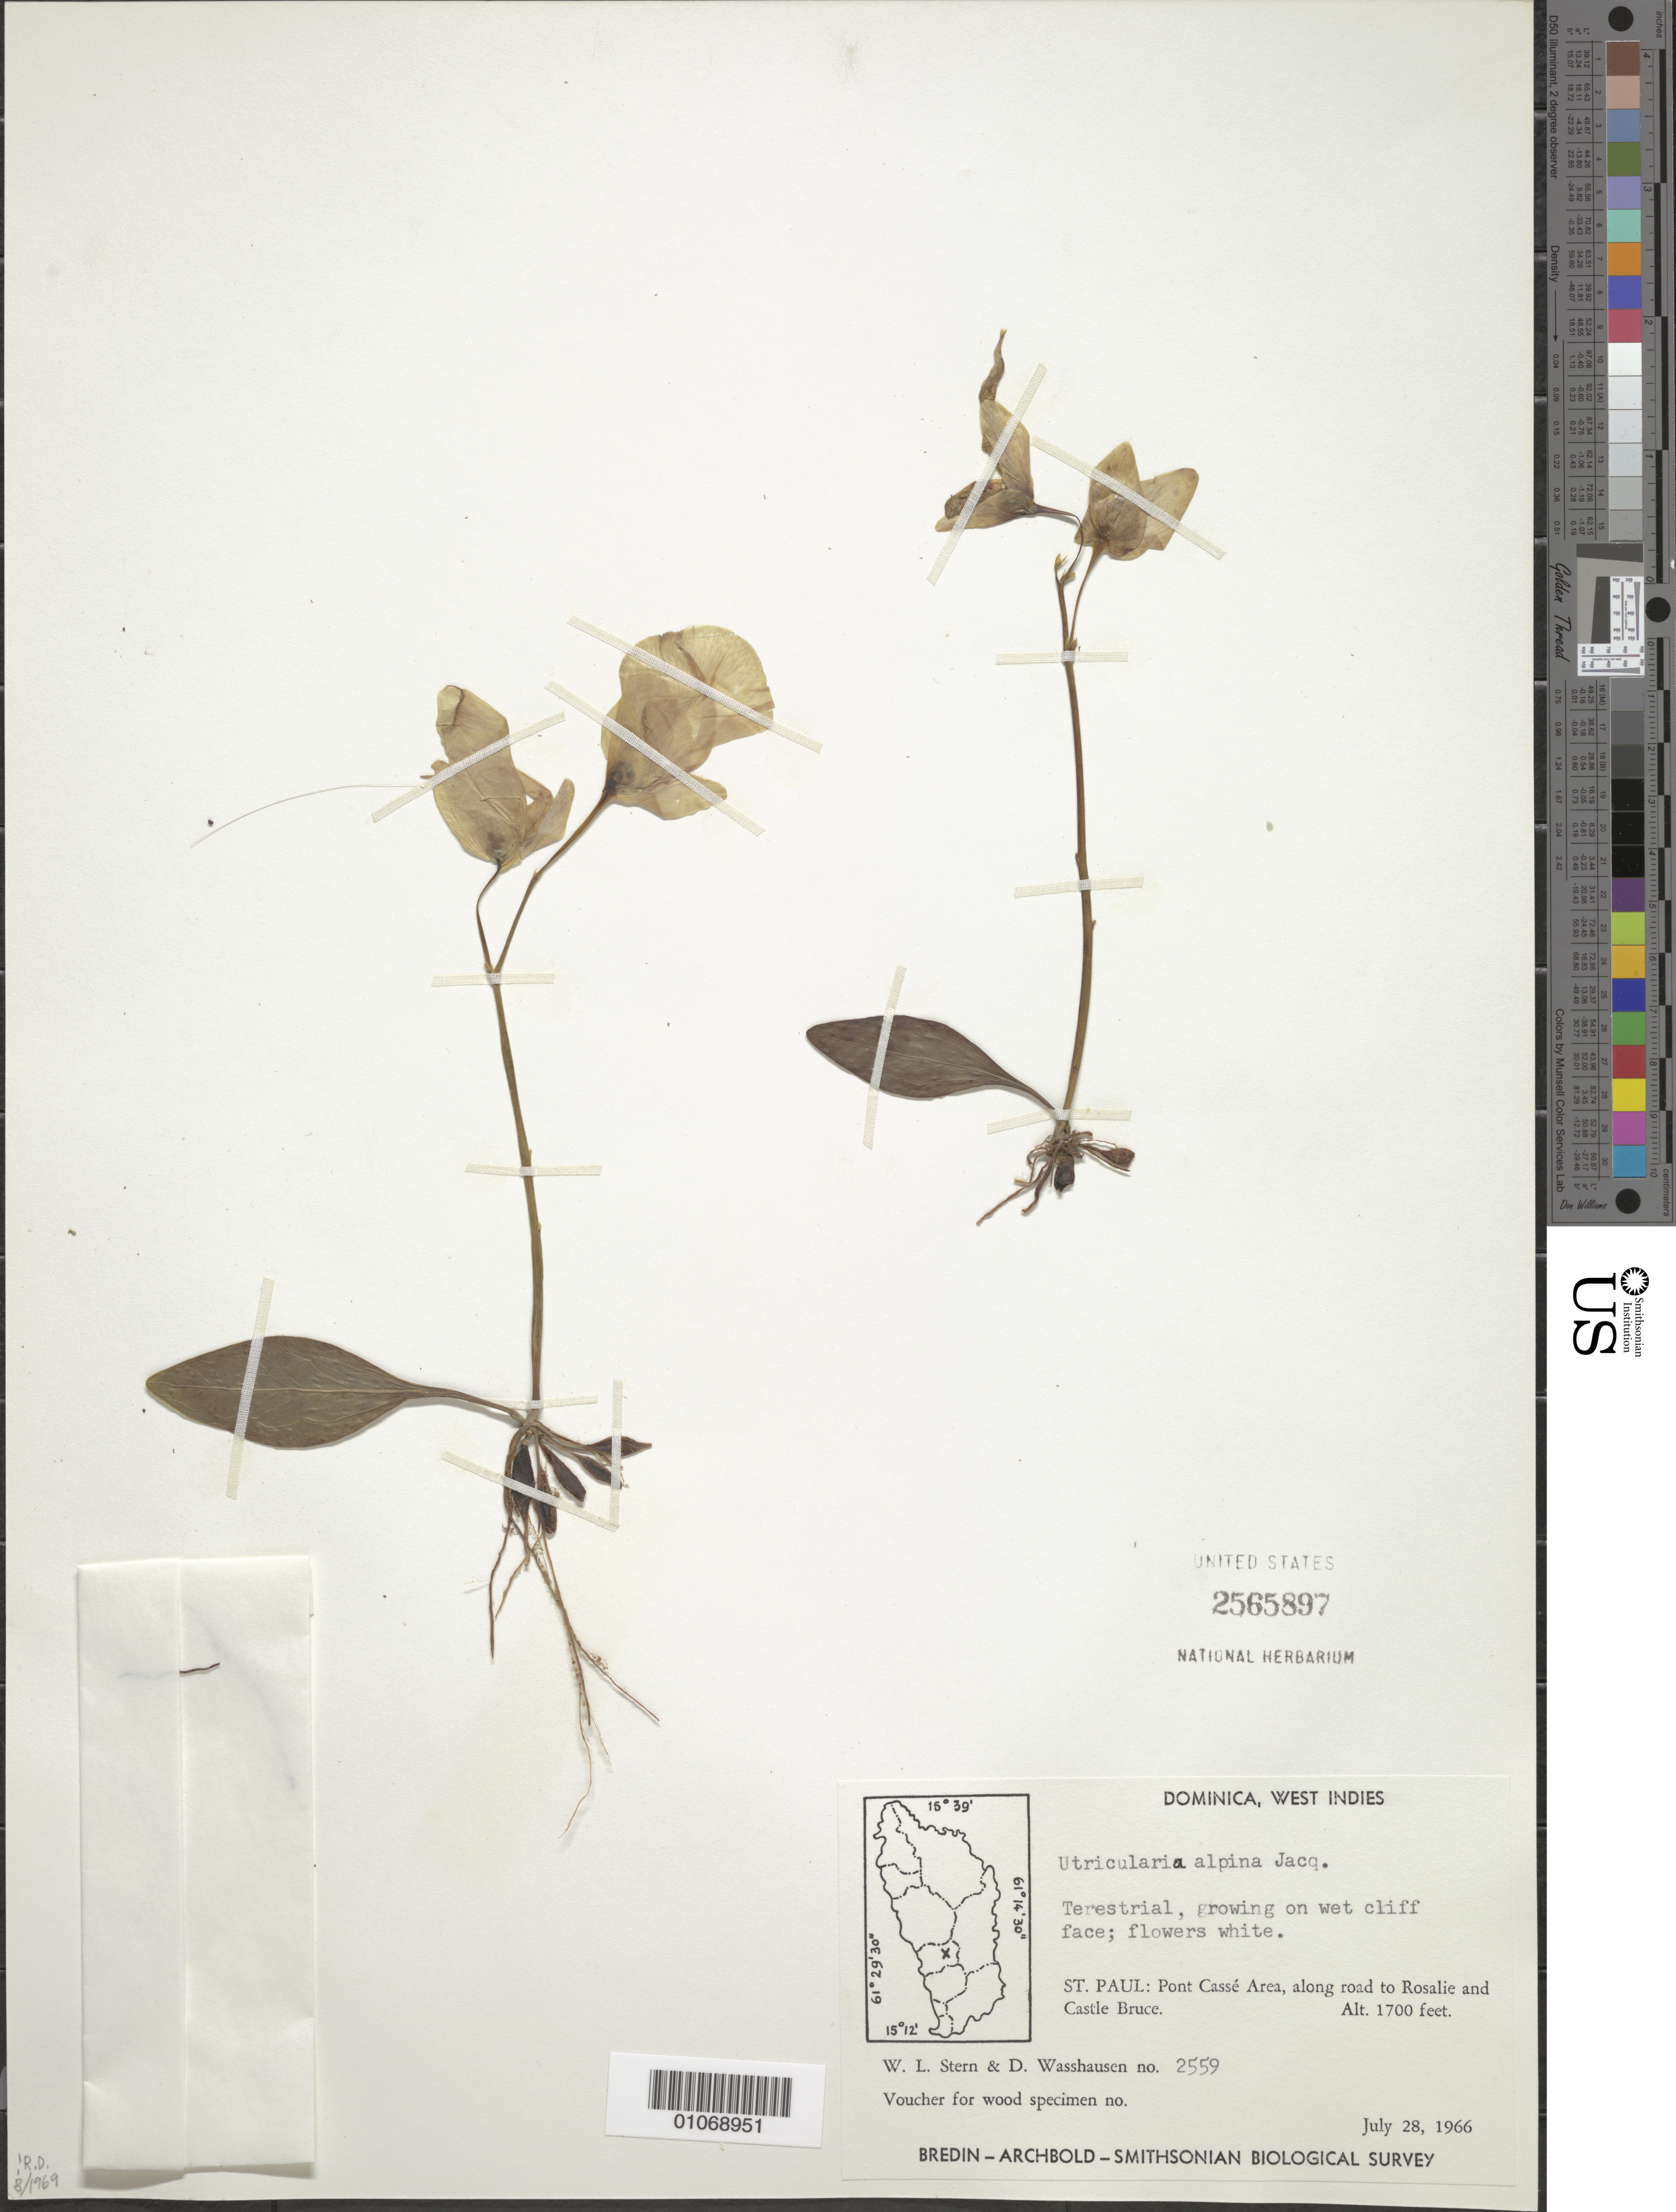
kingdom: Plantae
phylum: Tracheophyta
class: Magnoliopsida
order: Lamiales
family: Lentibulariaceae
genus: Utricularia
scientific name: Utricularia alpina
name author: Jacq.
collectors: W. L. Stern & D. C. Wasshausen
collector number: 2559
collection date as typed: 28 Jul 1966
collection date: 1966-07-28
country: Dominica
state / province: St. Paul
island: Dominica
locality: Pont Casse Area, along road to Rosalie and Castle Bruce, growing on wet cliff face.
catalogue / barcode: US 2565897